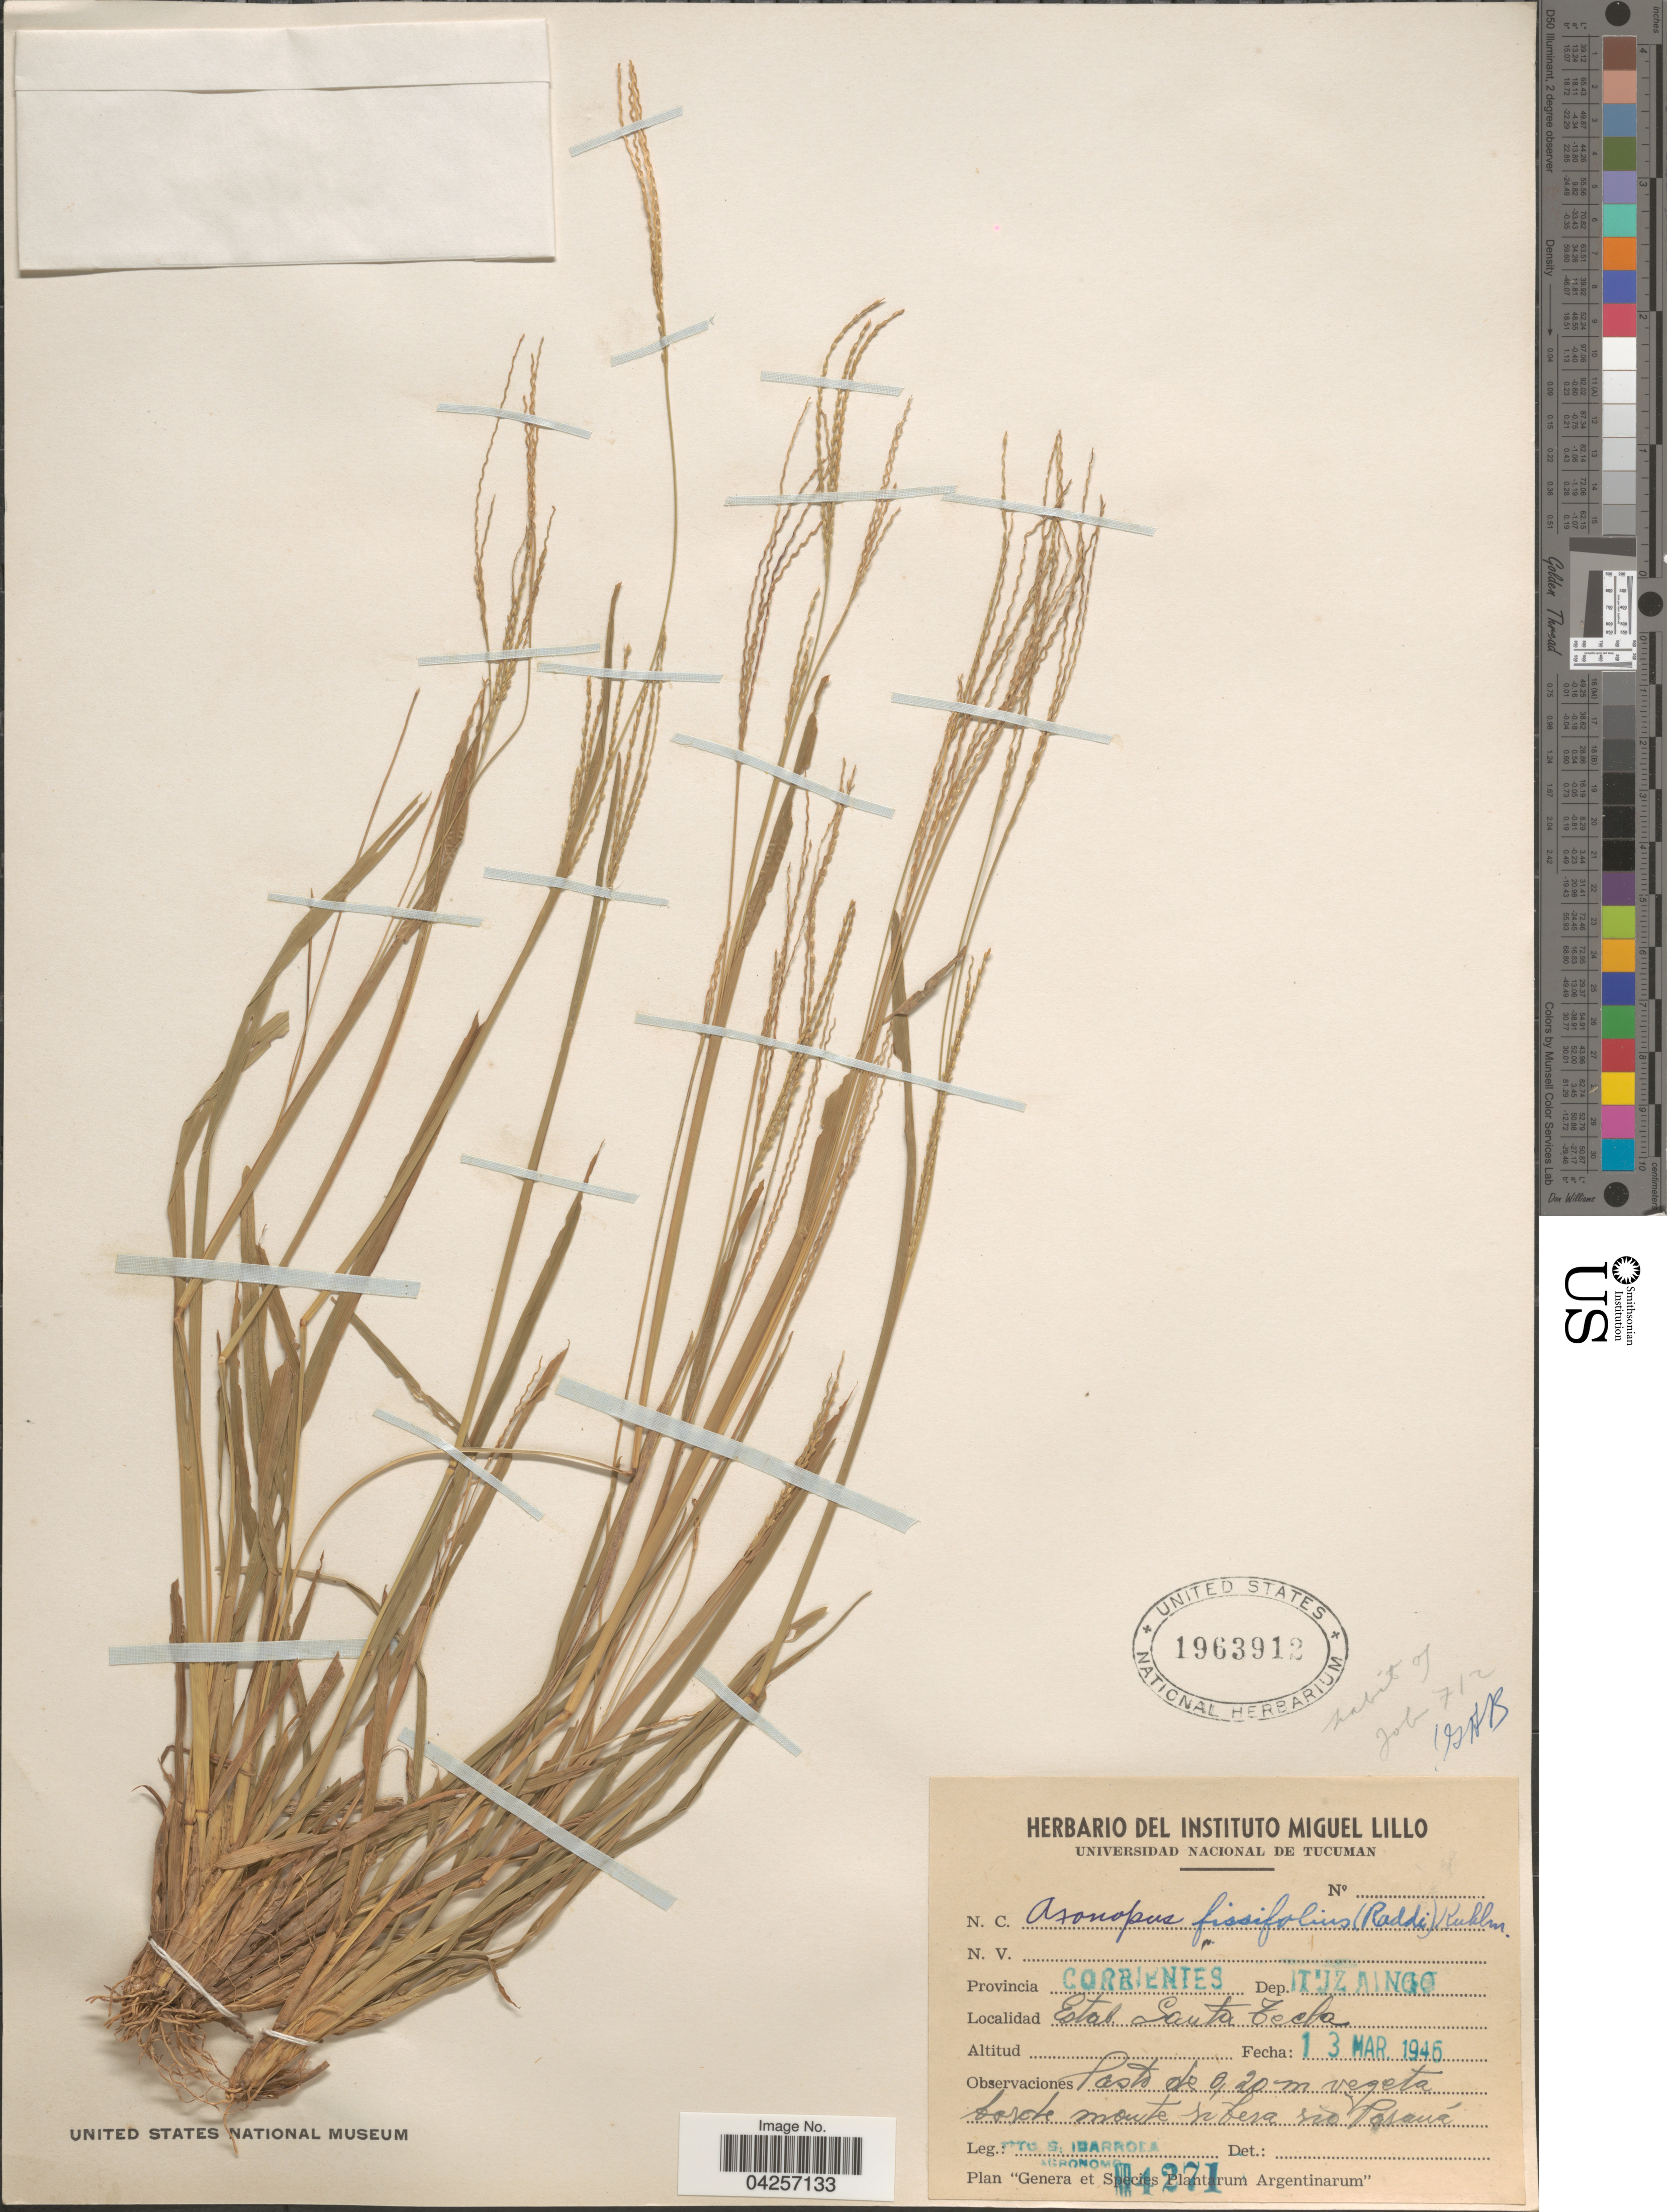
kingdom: Plantae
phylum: Tracheophyta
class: Liliopsida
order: Poales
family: Poaceae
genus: Axonopus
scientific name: Axonopus fissifolius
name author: (Raddi) Kuhlm.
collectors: T. Ibarrola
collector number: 1271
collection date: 1946-03-13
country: Argentina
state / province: Corrientes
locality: Dep. Ituzaingó. Estab. Santa Tecla.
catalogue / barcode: US 1963912